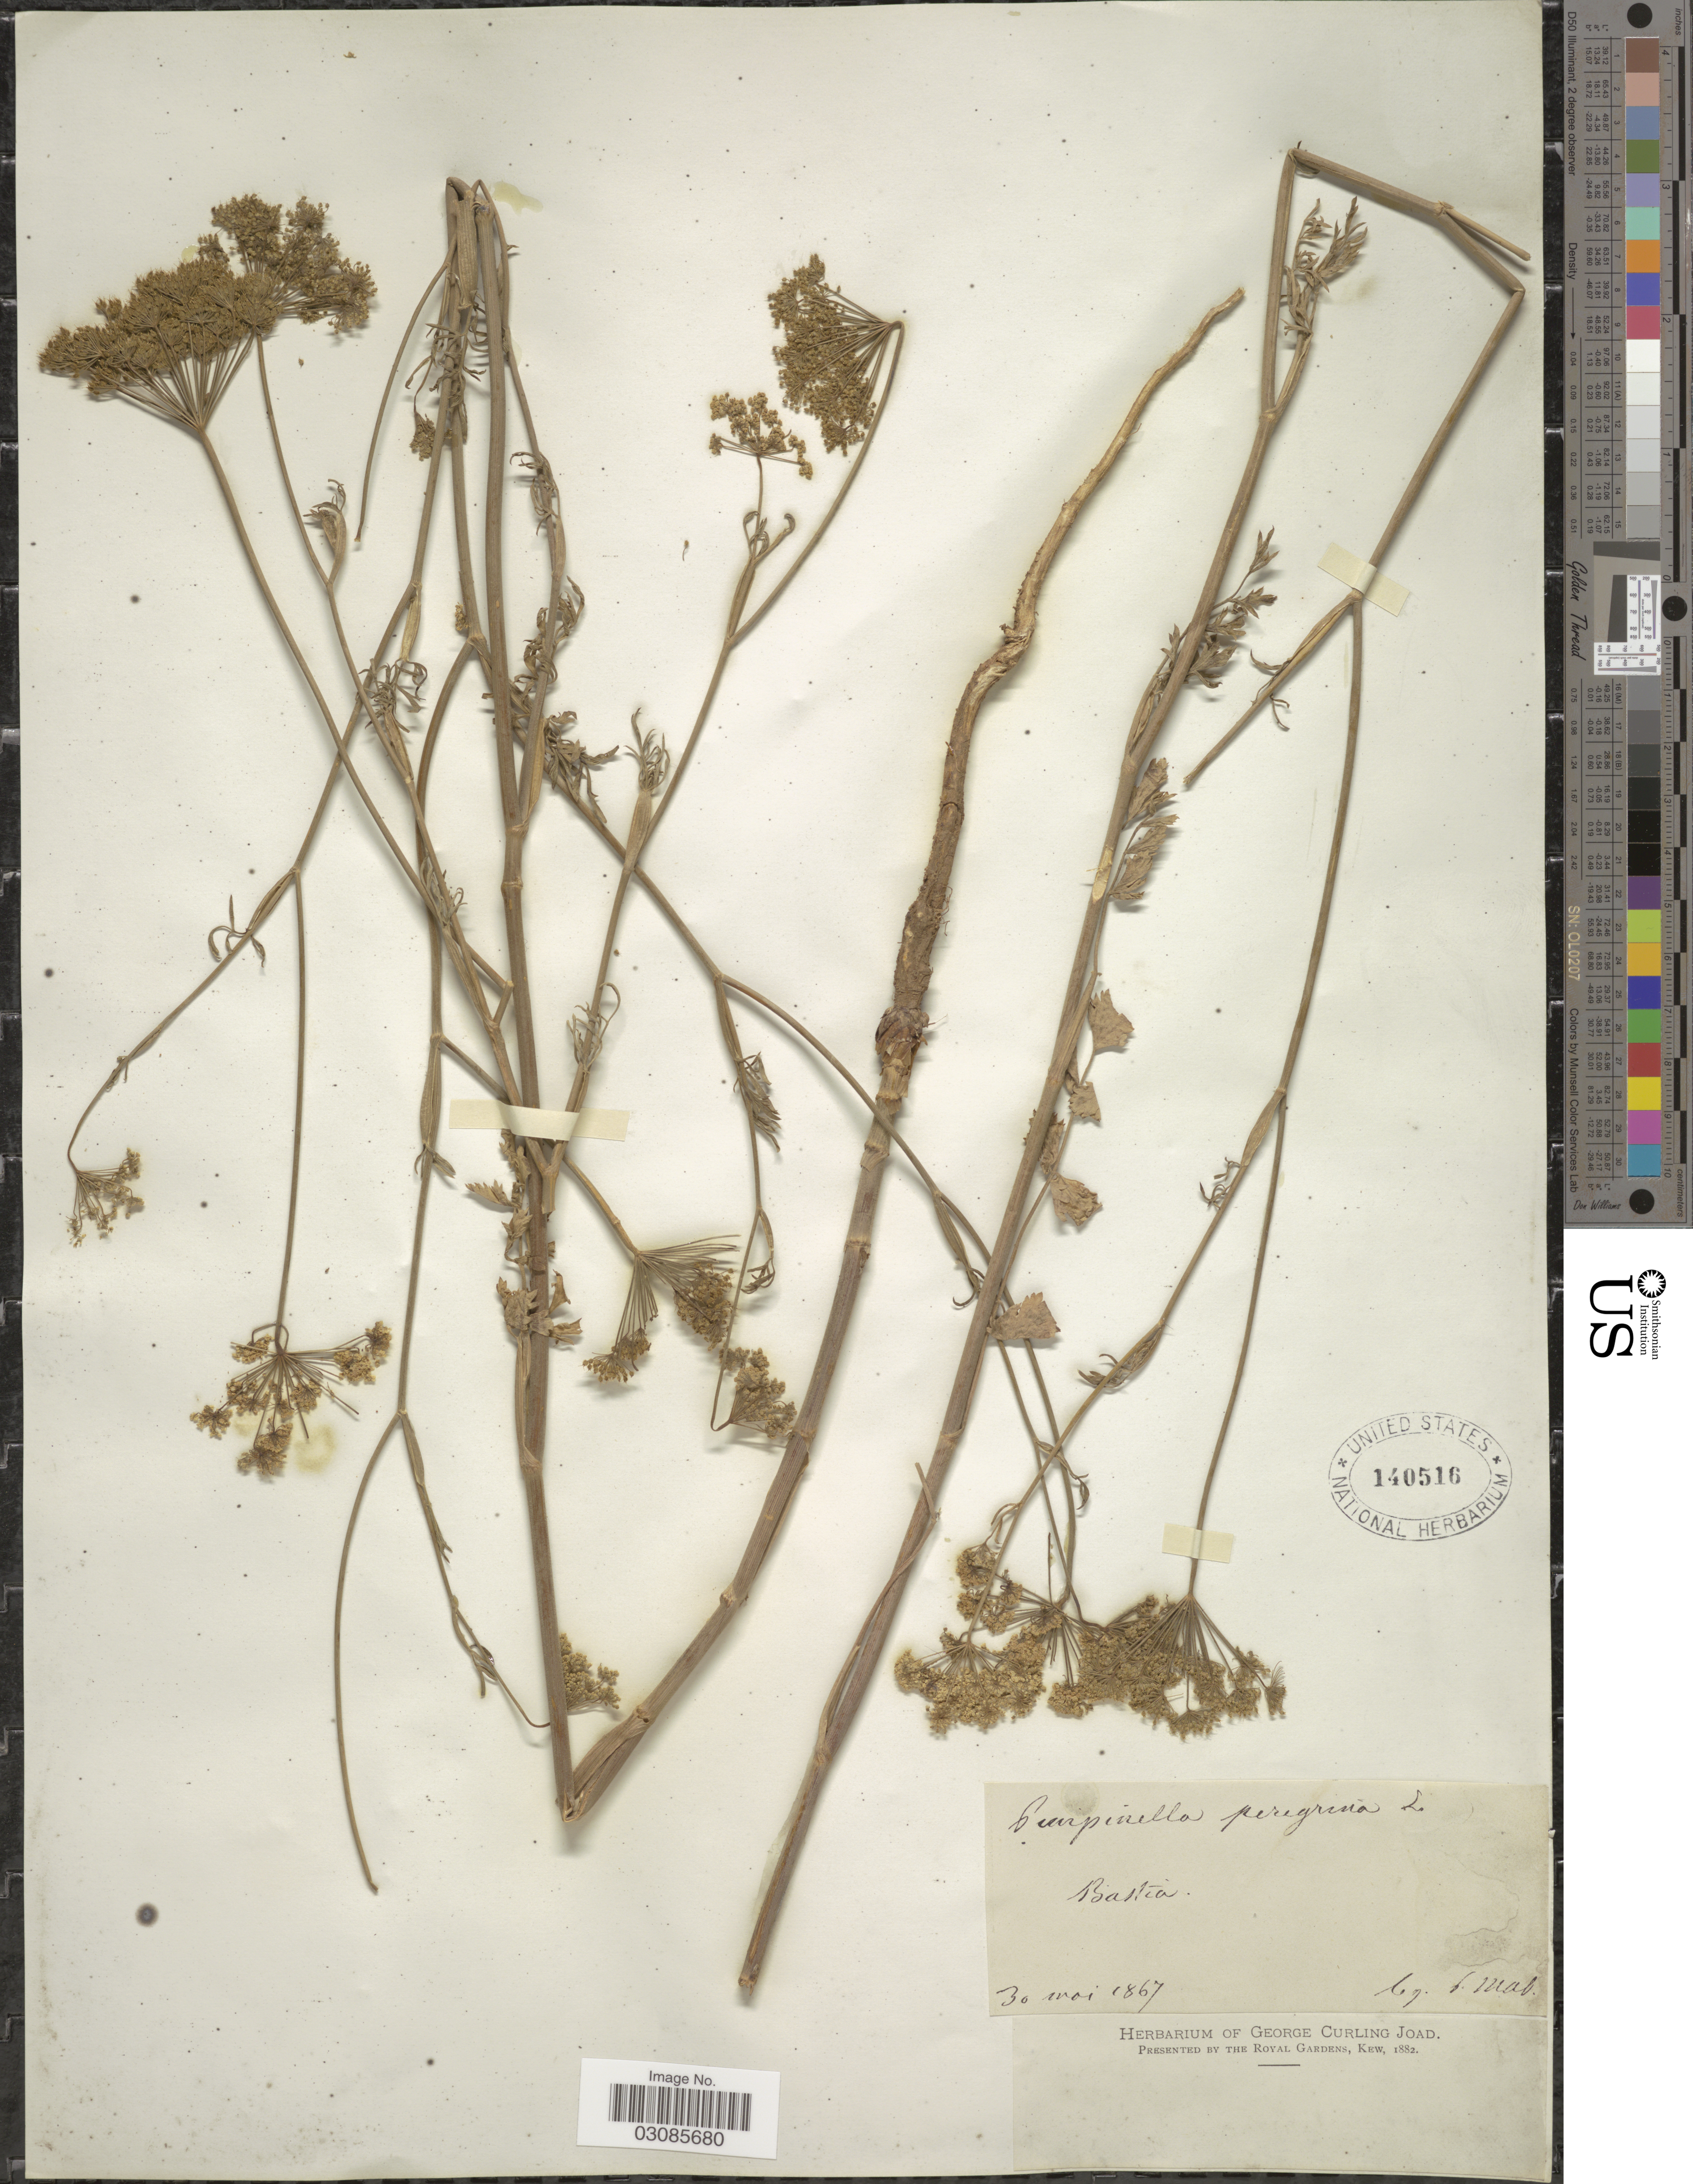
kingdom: Plantae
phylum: Tracheophyta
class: Magnoliopsida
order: Apiales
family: Apiaceae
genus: Pimpinella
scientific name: Pimpinella peregrina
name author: L.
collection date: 1867-05-30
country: France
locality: Bastia.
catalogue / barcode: US 140516